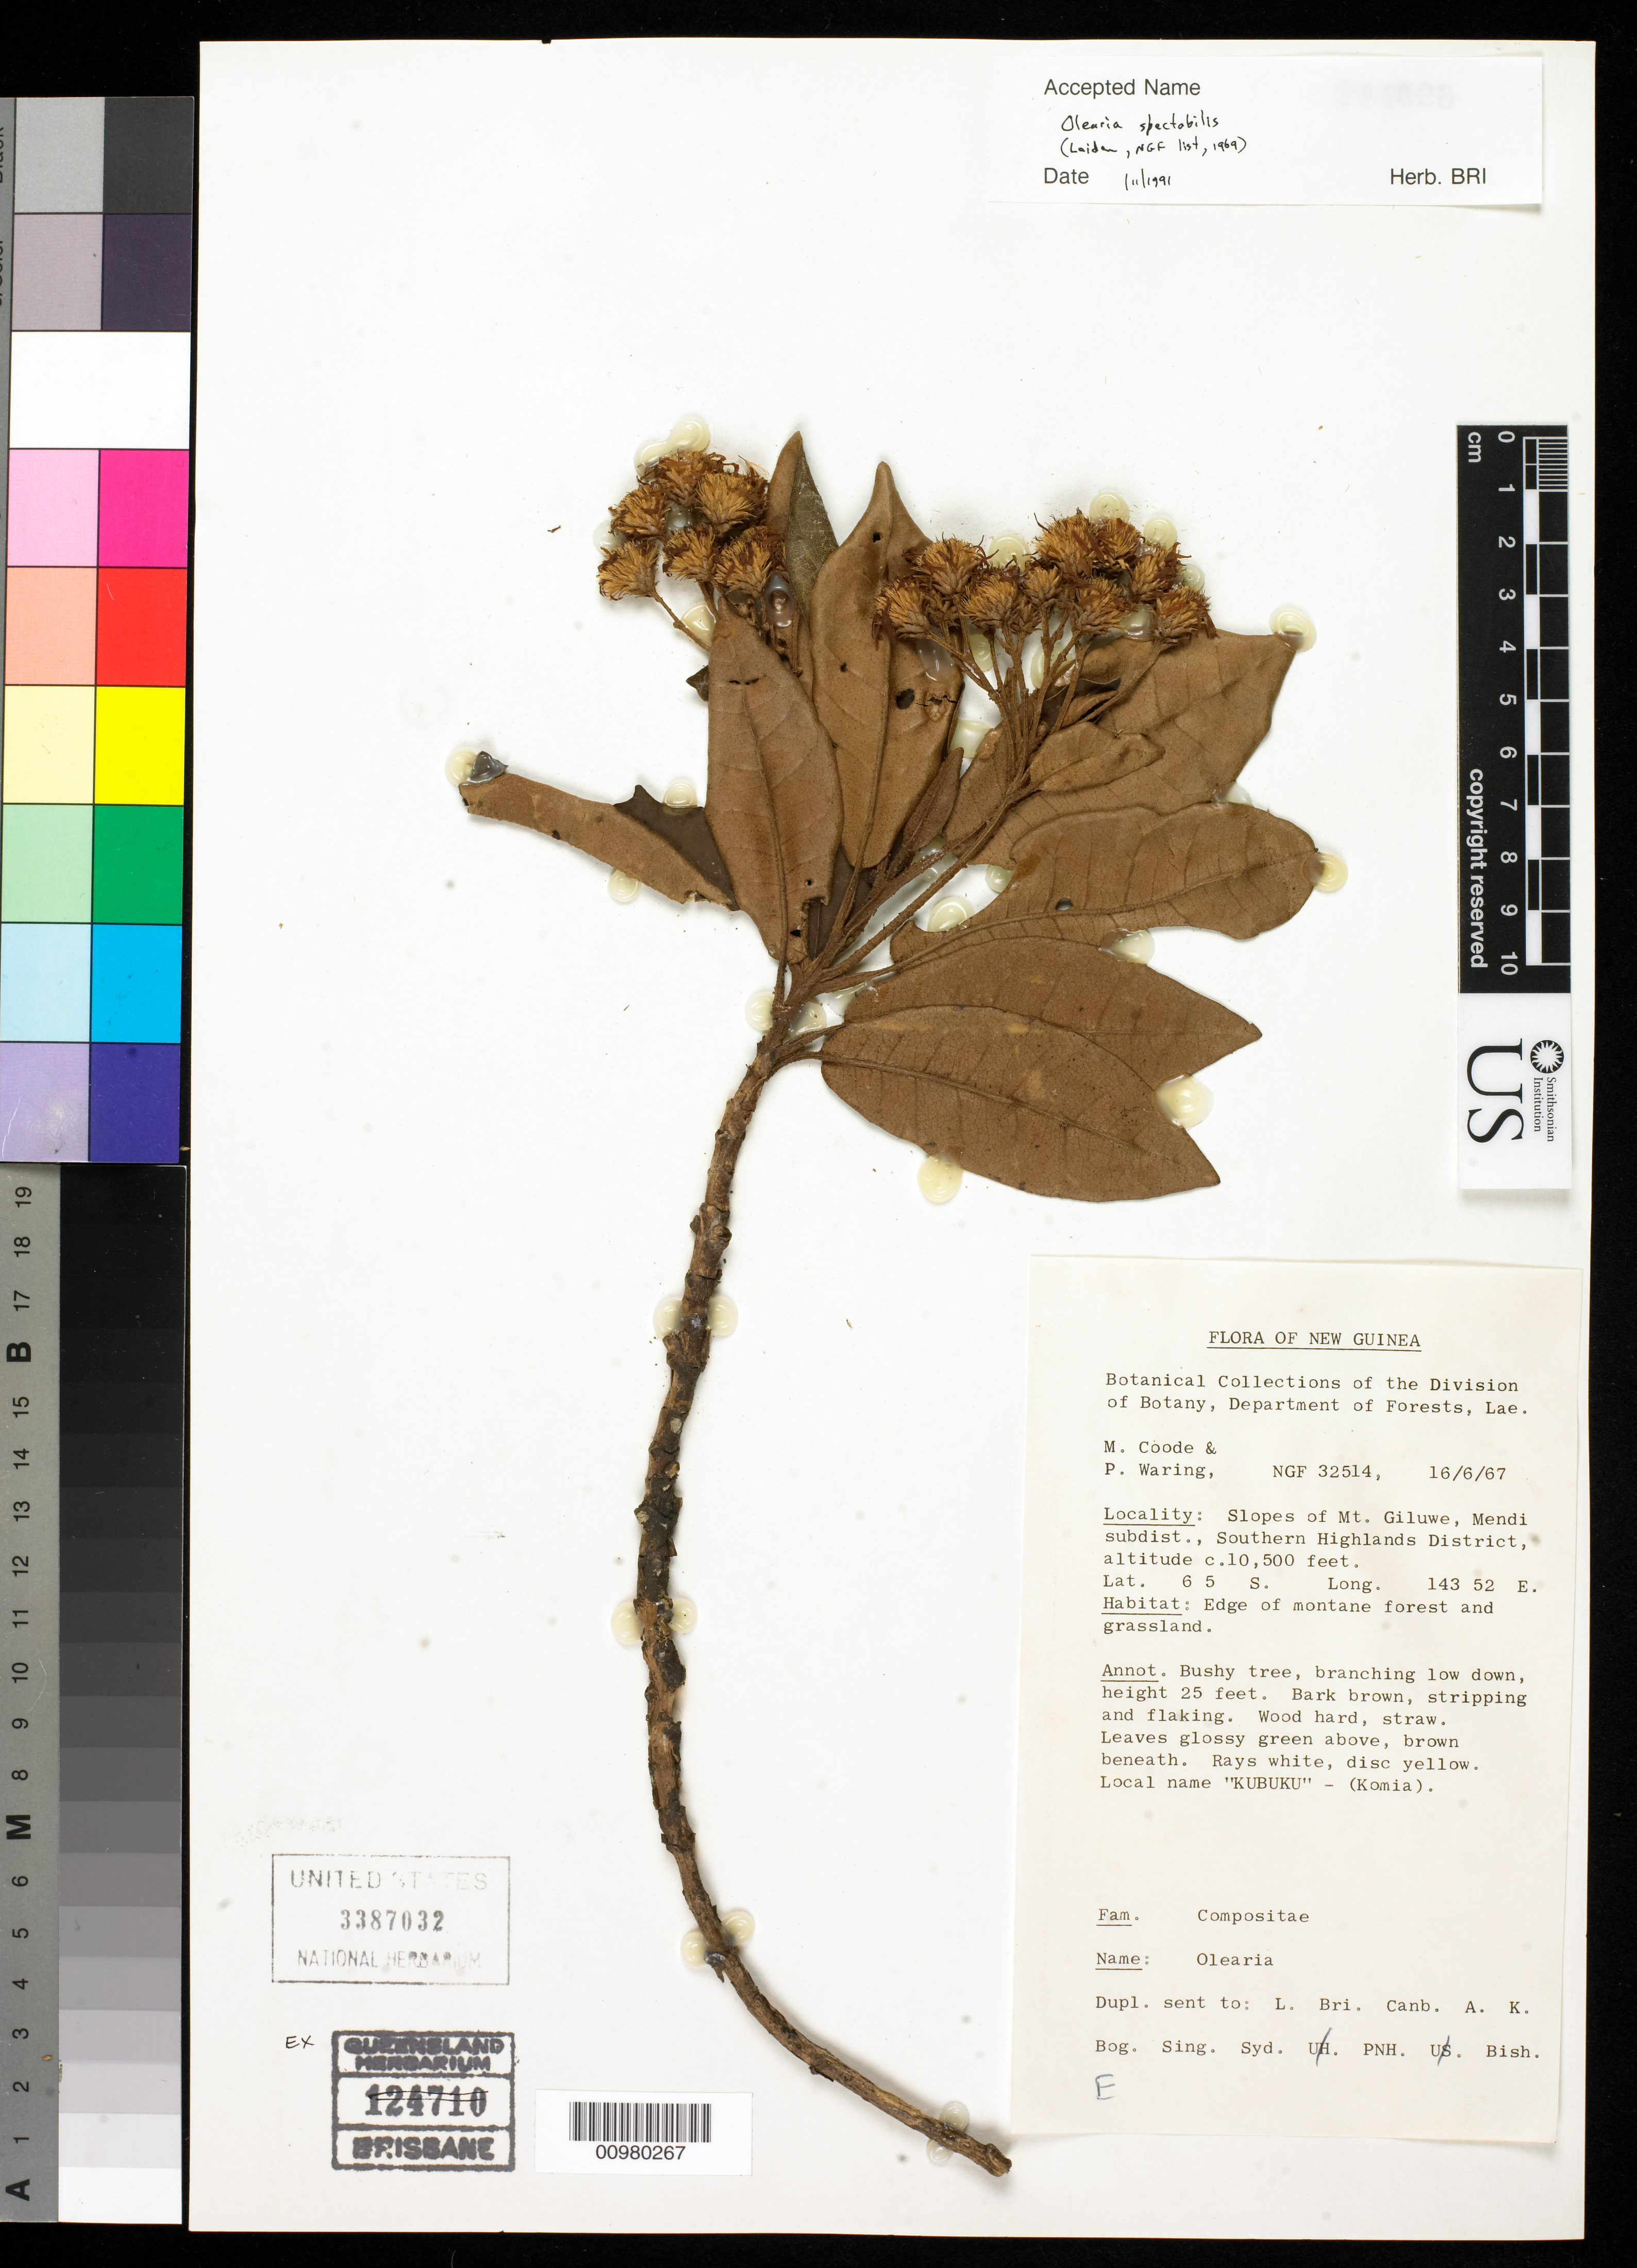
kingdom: Plantae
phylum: Tracheophyta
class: Magnoliopsida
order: Asterales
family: Asteraceae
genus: Olearia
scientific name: Olearia spectabilis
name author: J. Kost.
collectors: M. J. E. Coode & P. Waring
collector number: NGF 32514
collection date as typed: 16 Jun 1967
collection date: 1967-06-16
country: Papua New Guinea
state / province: Southern Highlands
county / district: Mendi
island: New Guinea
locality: Slopes of Mt. Giluwe, Mendi subdist., Southern Highlands District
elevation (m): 3200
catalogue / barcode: US 3387032